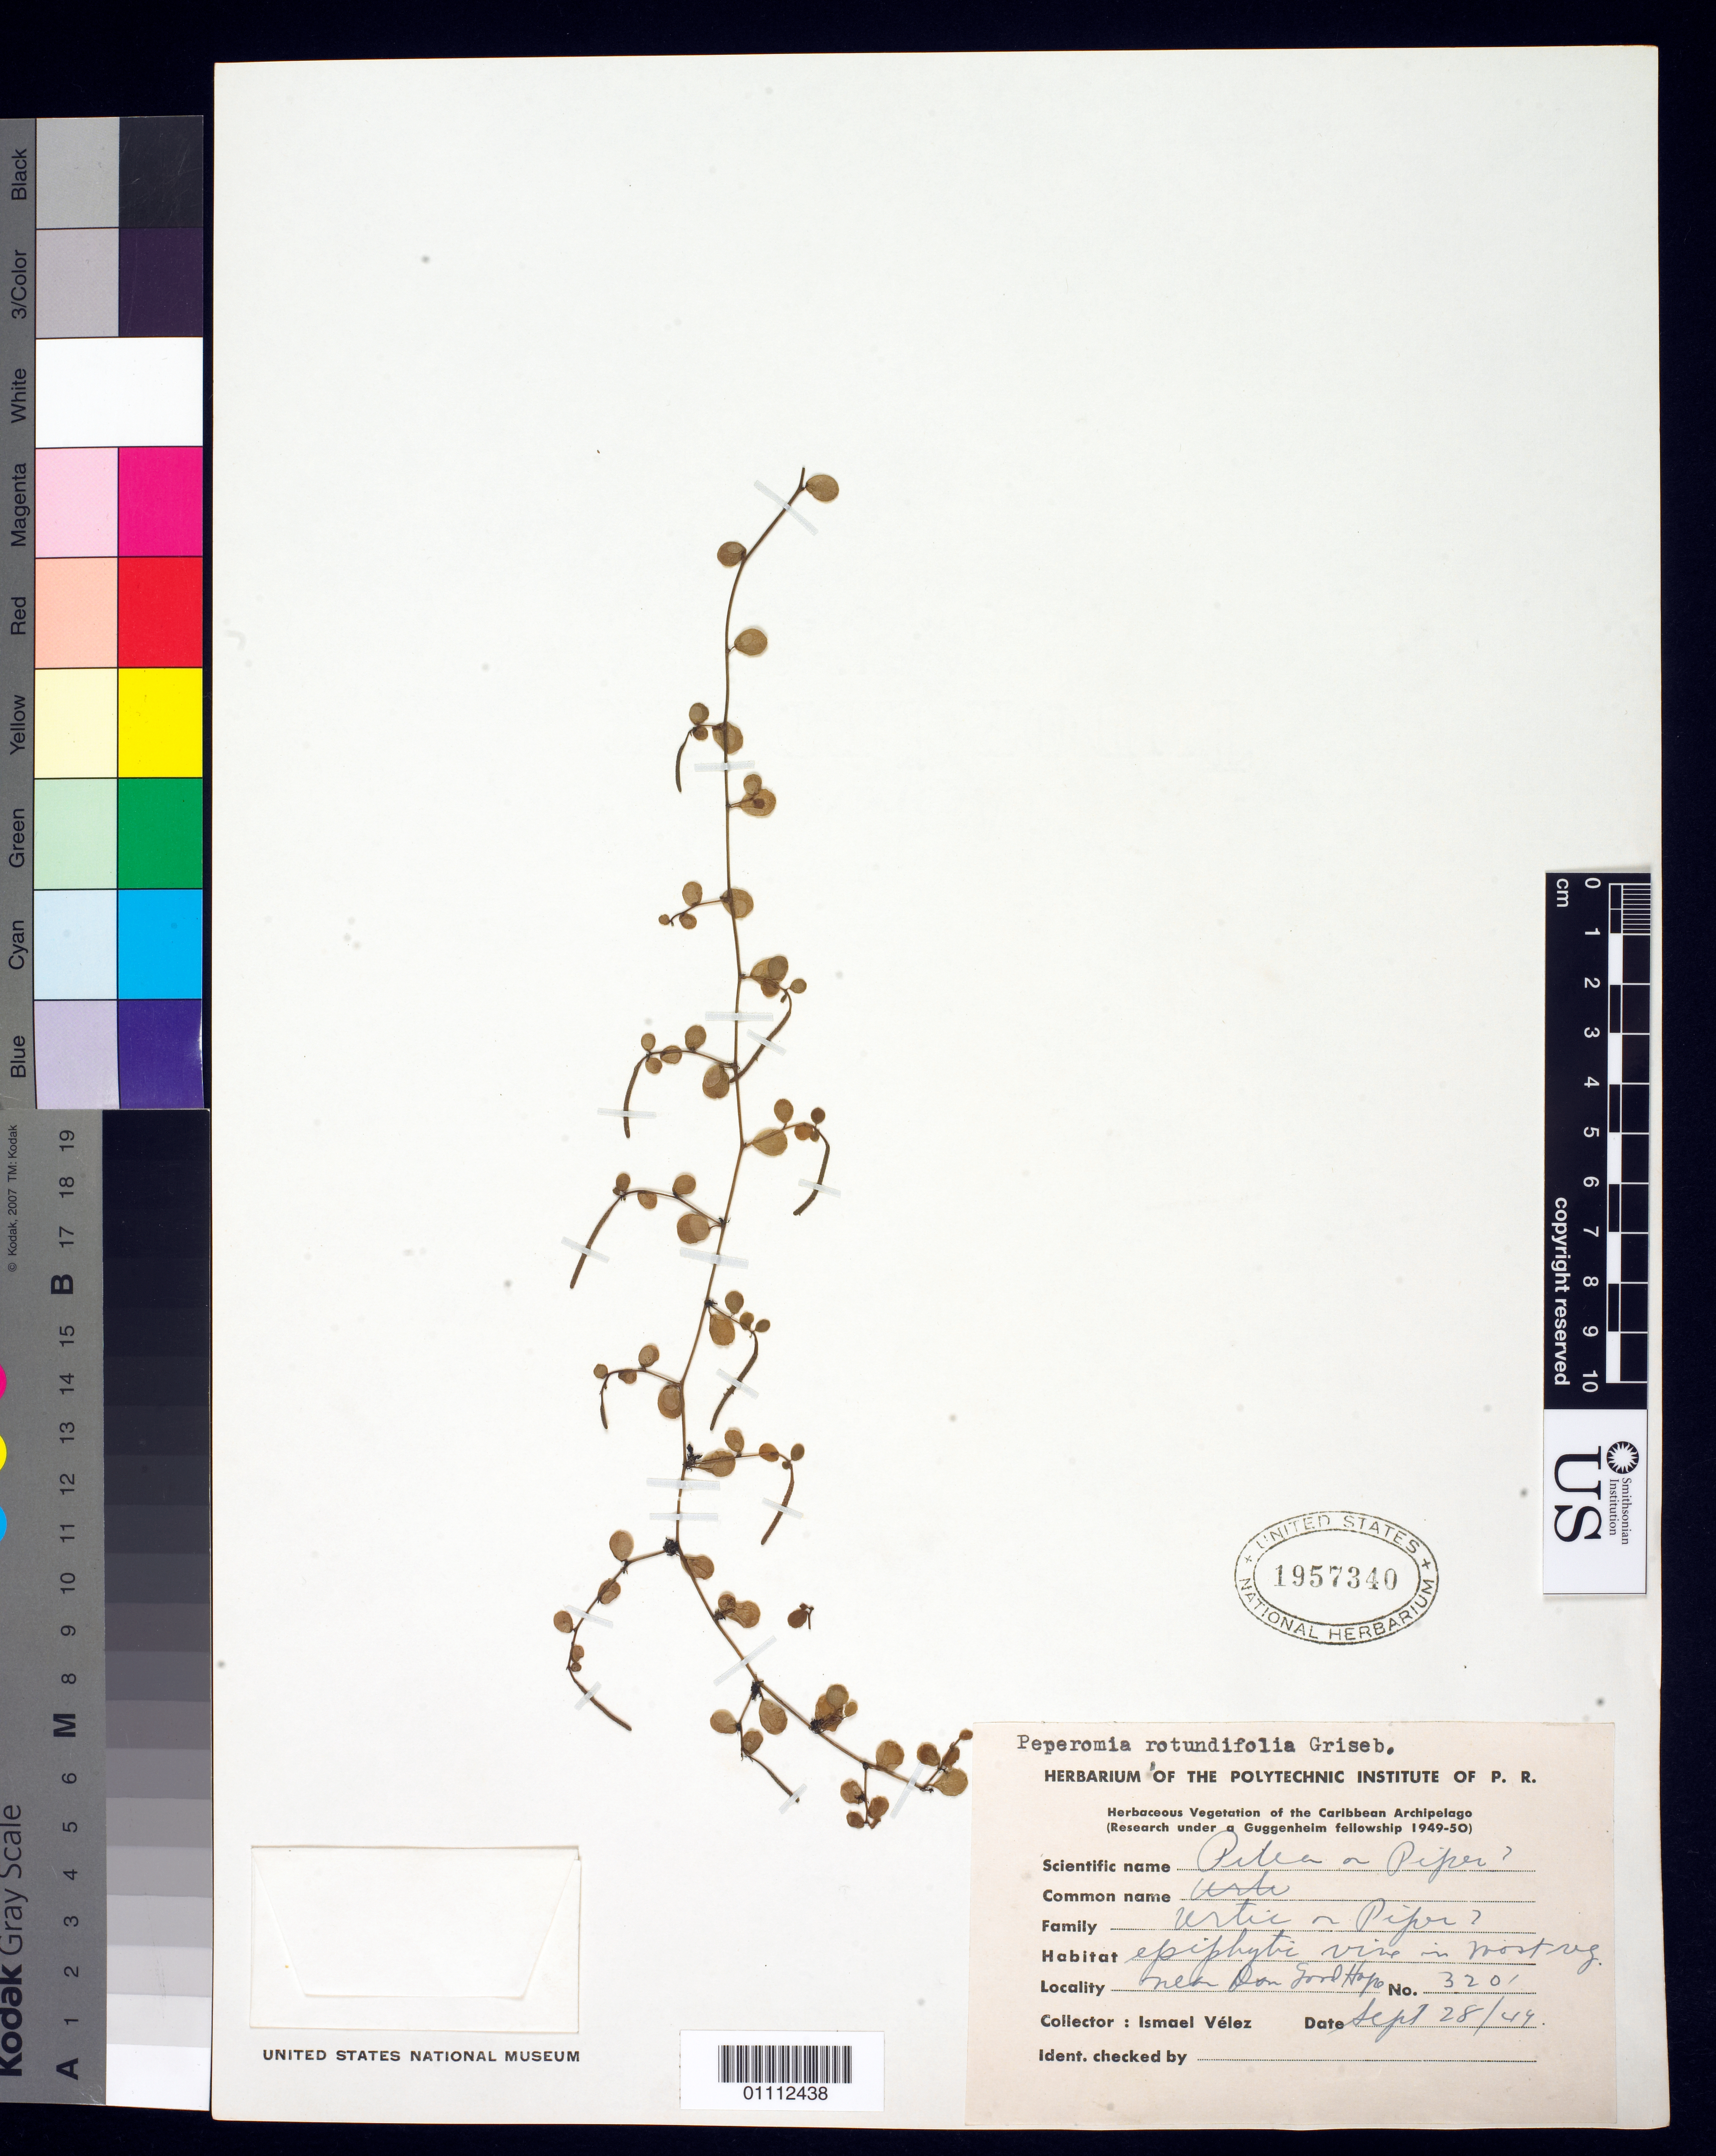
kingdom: Plantae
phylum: Tracheophyta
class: Magnoliopsida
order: Piperales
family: Piperaceae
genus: Peperomia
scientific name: Peperomia rotundifolia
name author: (L.) Kunth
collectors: I. Vélez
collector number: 3201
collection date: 1949-09-28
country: Grenada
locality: Good Hope.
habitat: Moist region.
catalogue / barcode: US 1957340